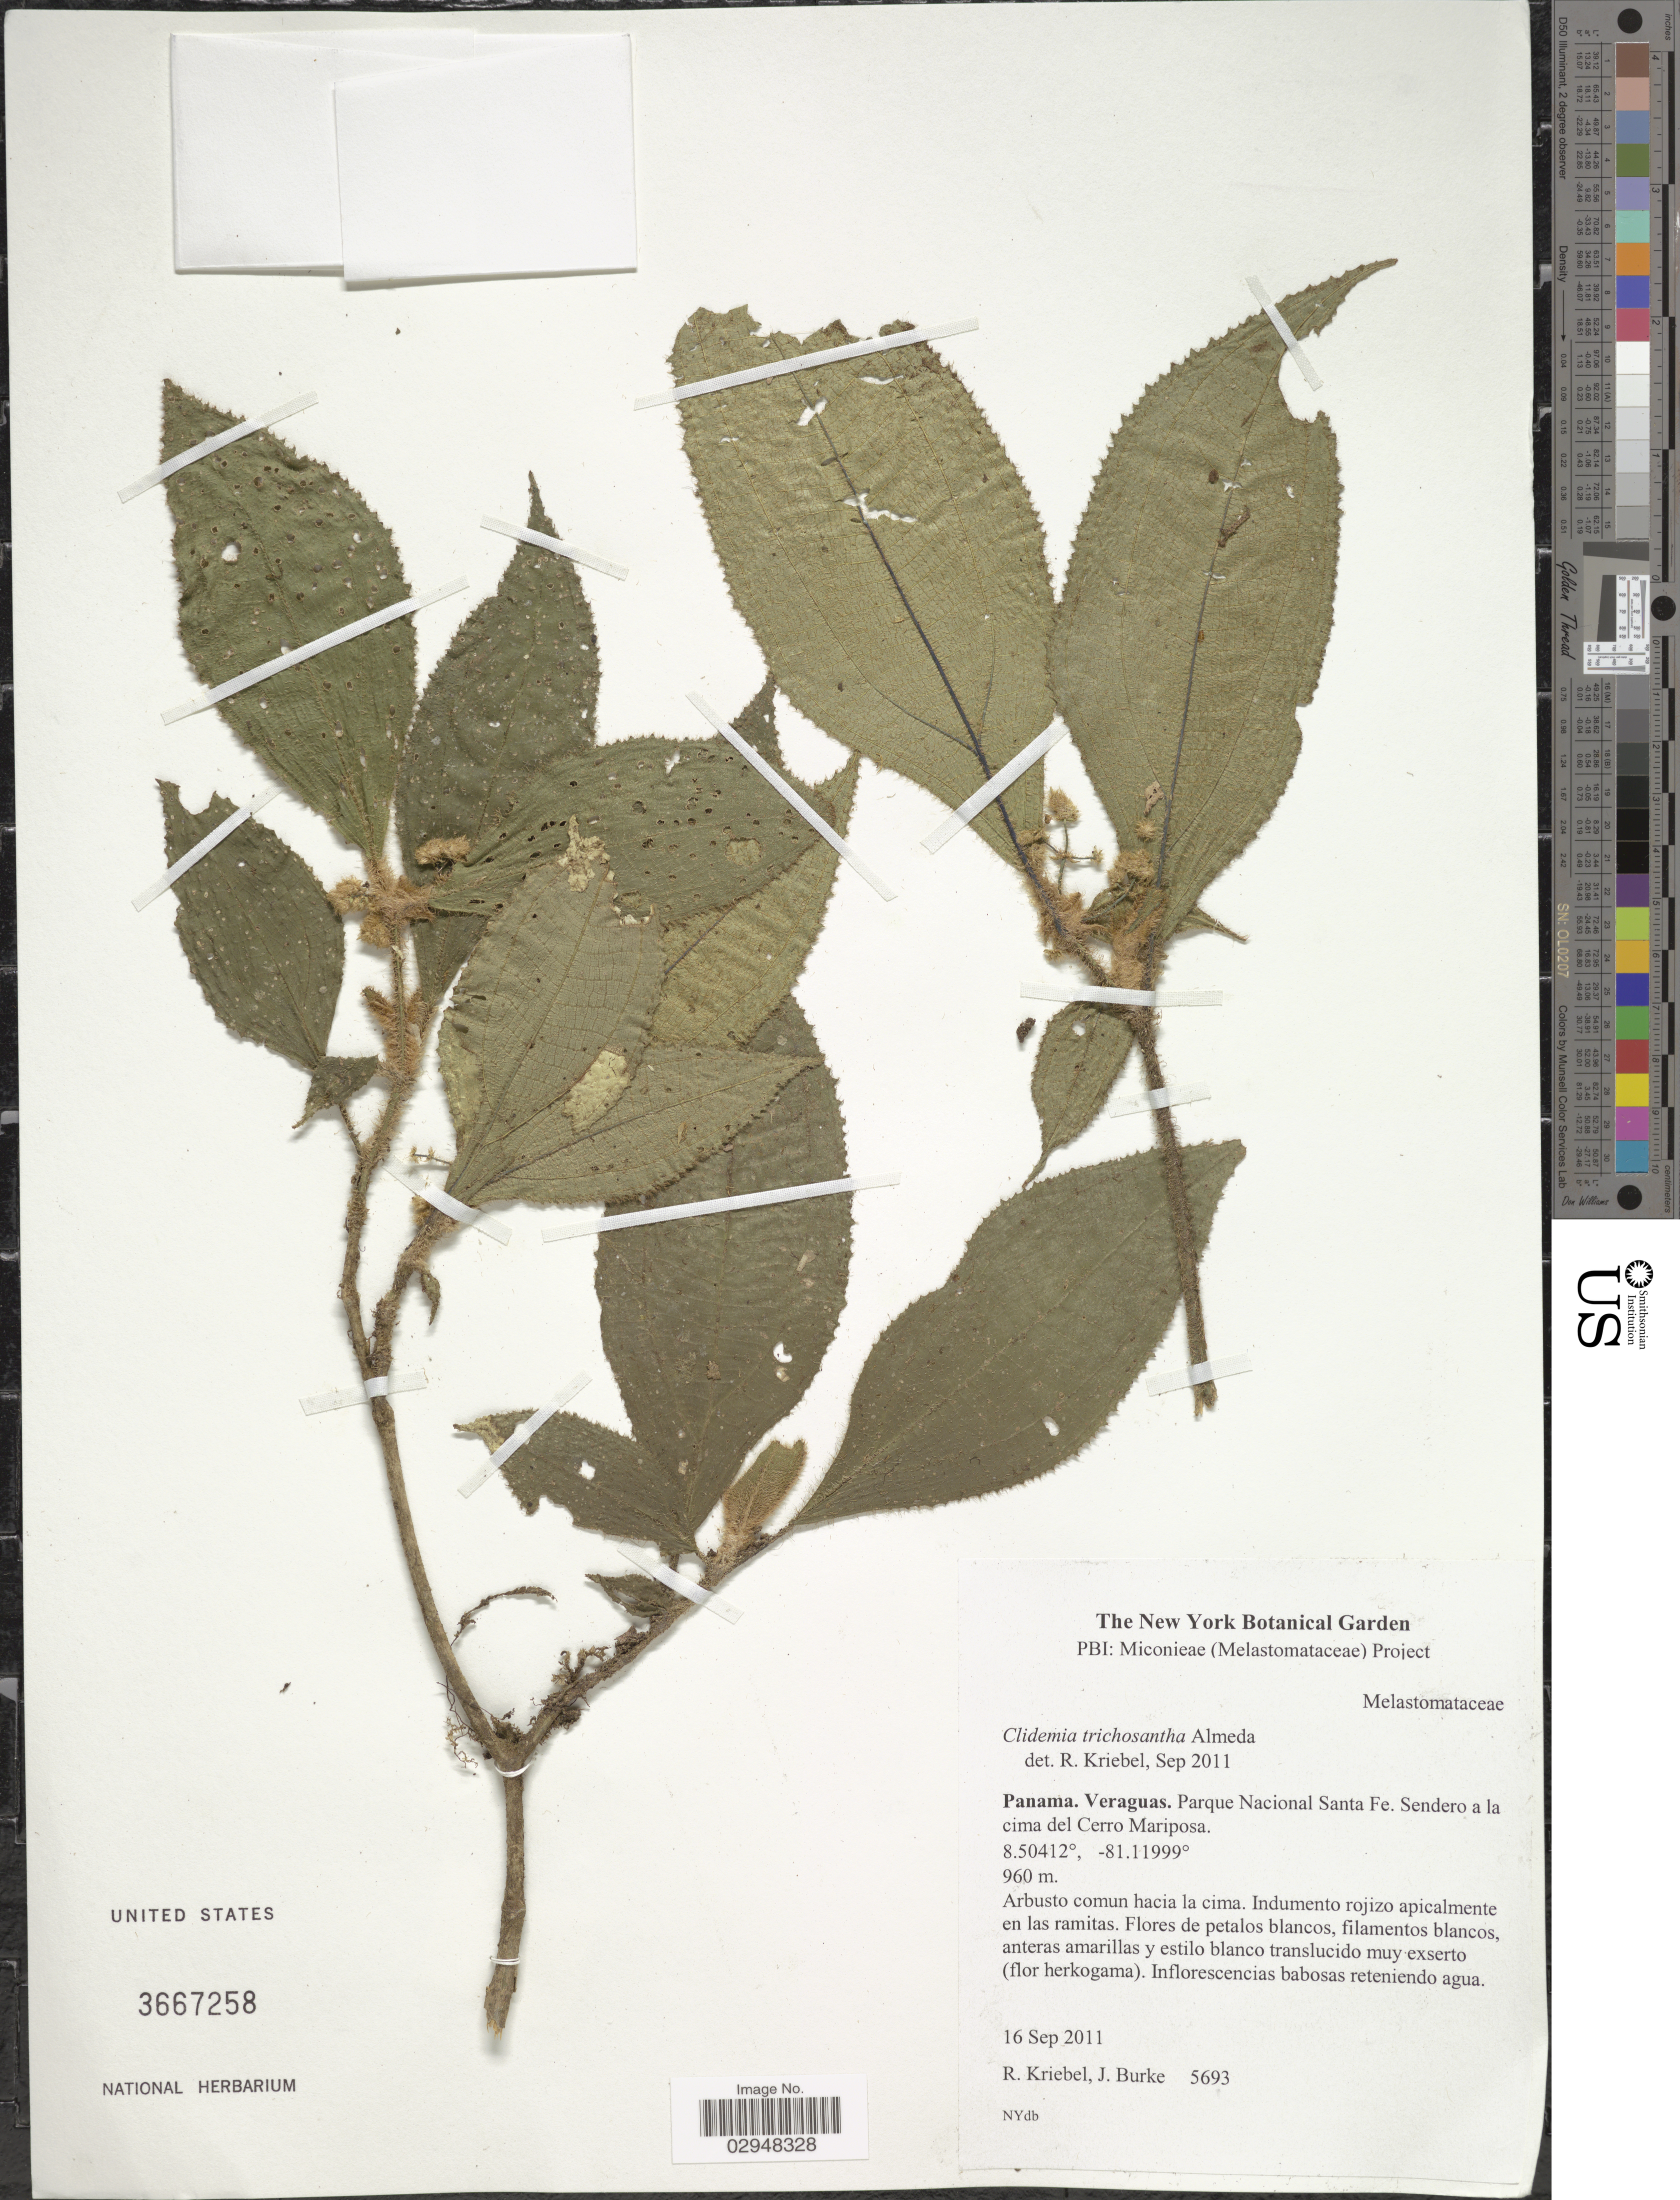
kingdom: Plantae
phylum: Tracheophyta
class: Magnoliopsida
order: Myrtales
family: Melastomataceae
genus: Clidemia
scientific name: Clidemia trichosantha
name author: Almeda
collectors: R. Kriebel & J. Burke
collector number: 5693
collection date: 2011-09-16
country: Panama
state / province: Veraguas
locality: Parue Nacional Santa Fe, Sendero a la crima del Cerro Mariposa.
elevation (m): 960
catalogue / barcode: US 3667258